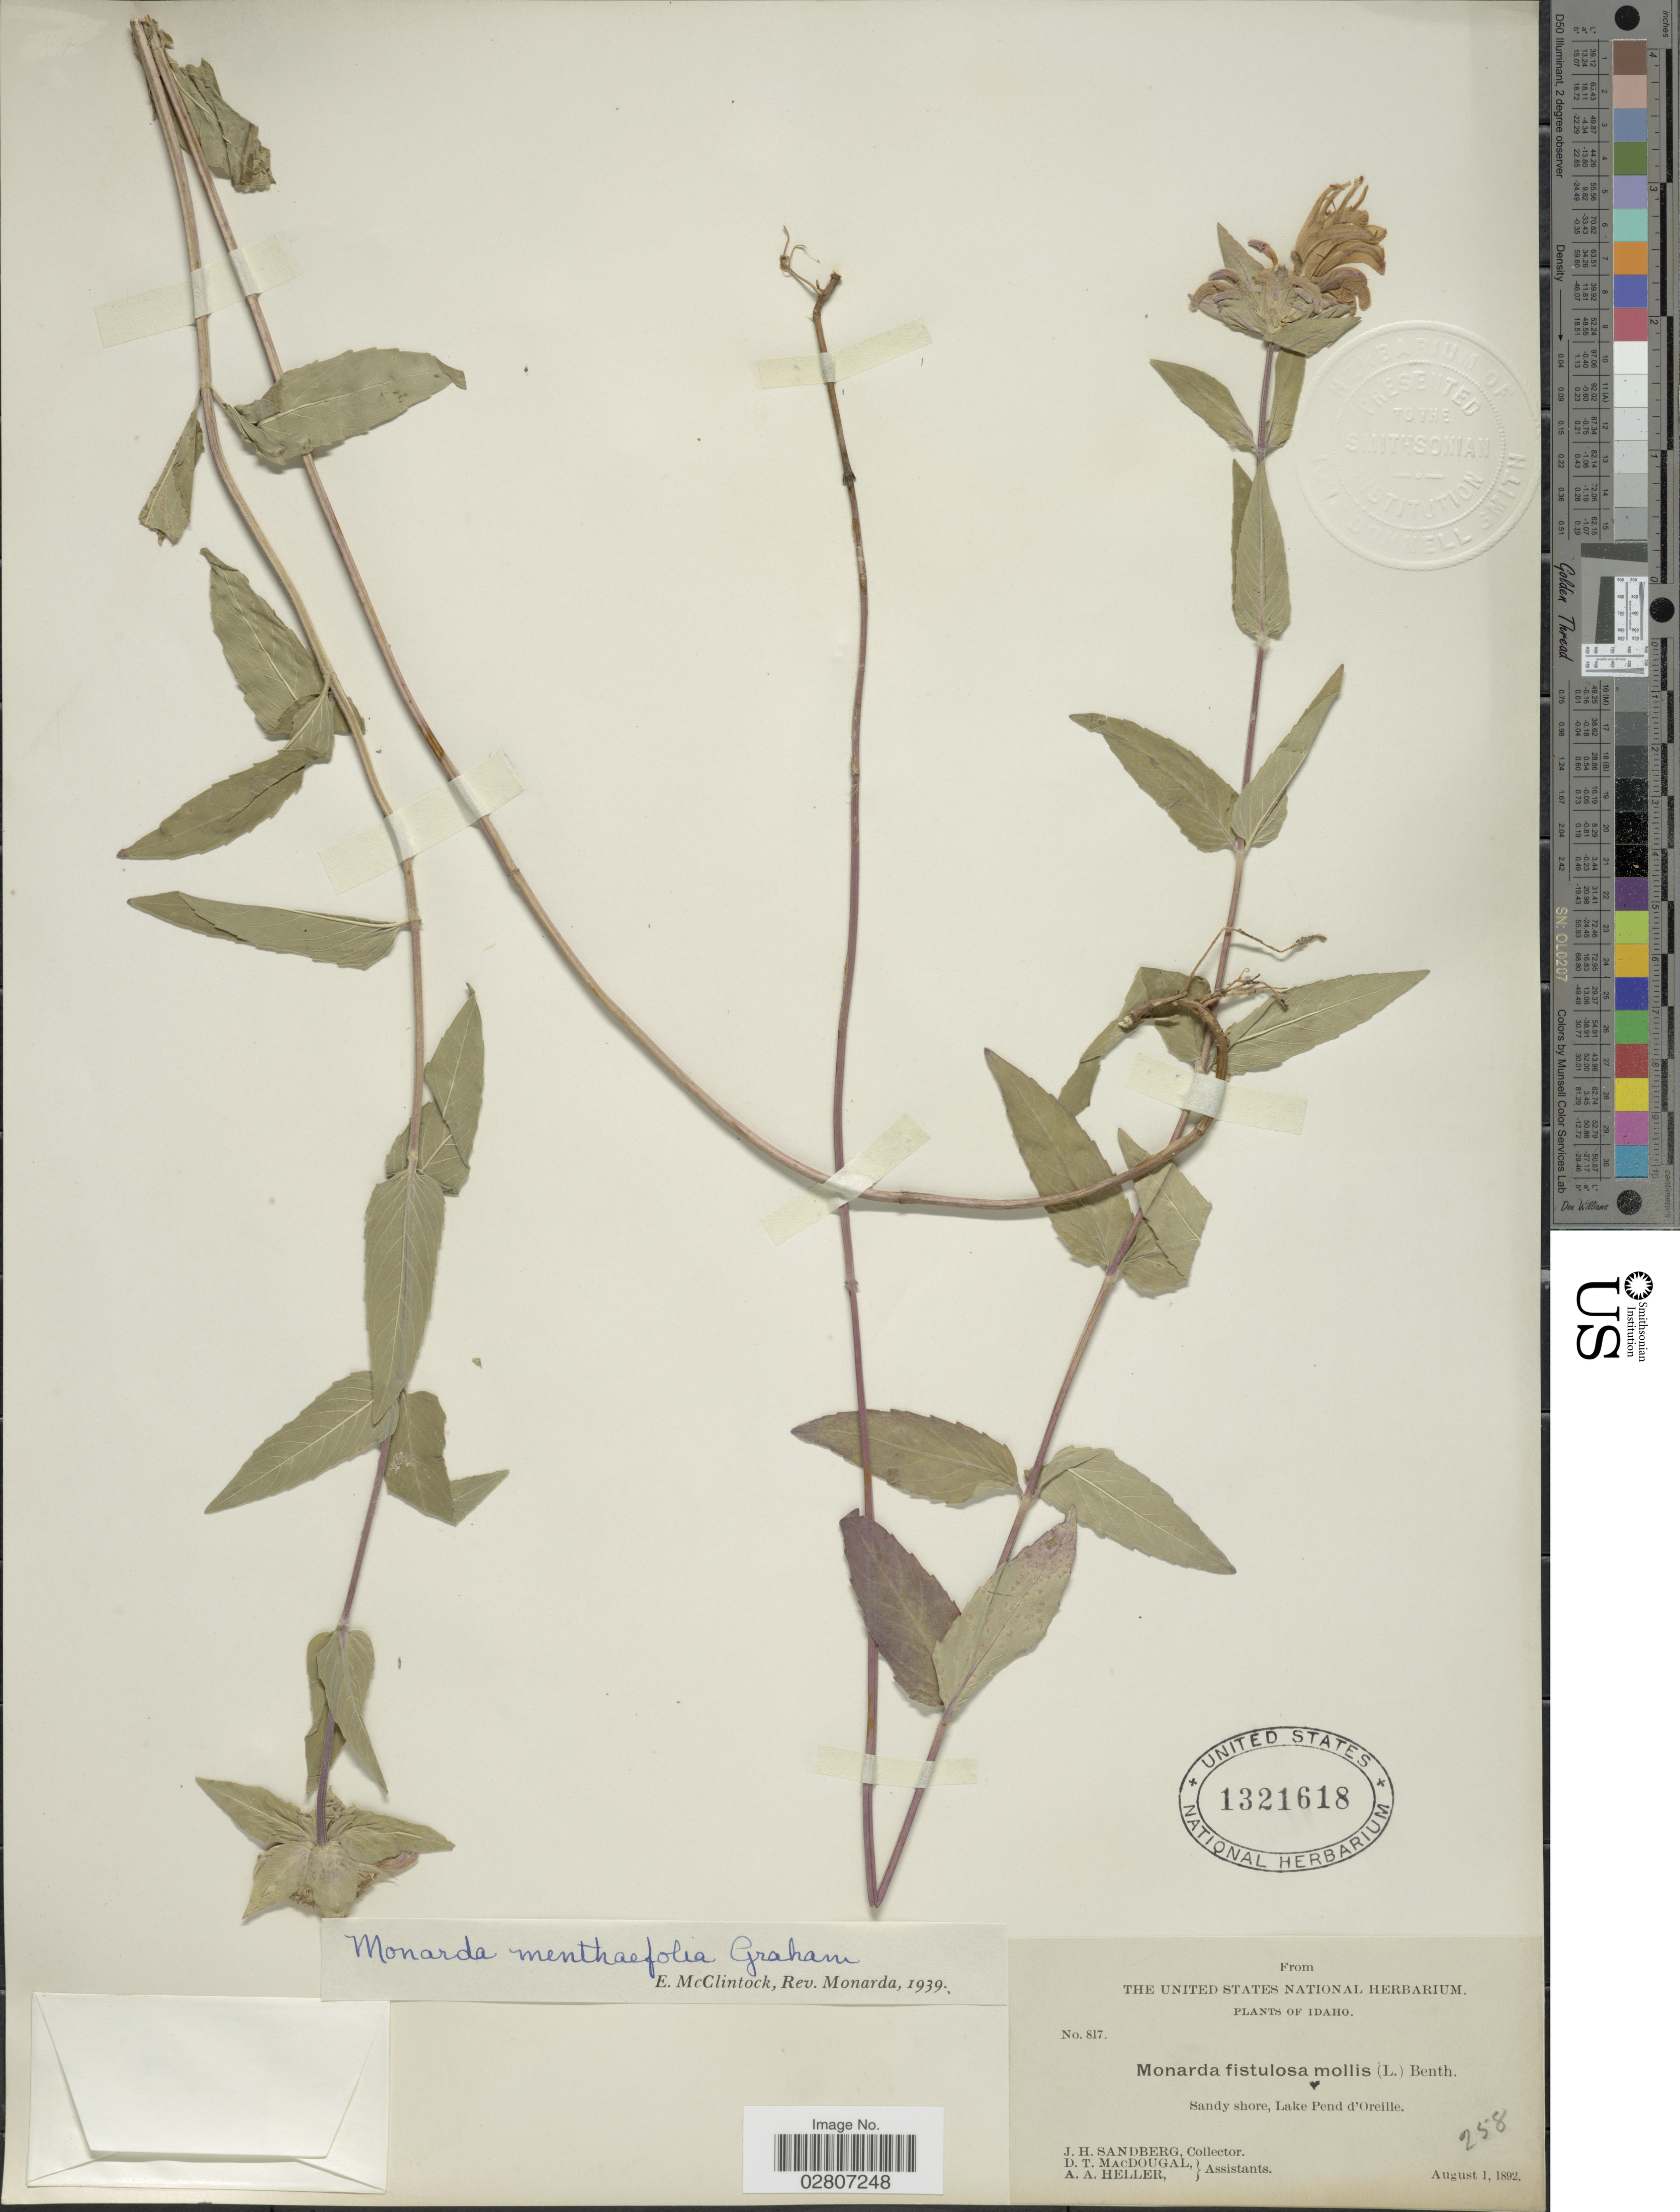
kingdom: Plantae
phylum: Tracheophyta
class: Magnoliopsida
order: Lamiales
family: Lamiaceae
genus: Monarda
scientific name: Monarda fistulosa var. menthifolia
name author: (Graham) Fernald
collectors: J. H. Sandberg, D. T. MacDougal & A. A. Heller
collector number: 817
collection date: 1892-08-01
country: United States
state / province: Idaho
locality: Sandy shore, Lake Pend d'Oreille.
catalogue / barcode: US 1321618